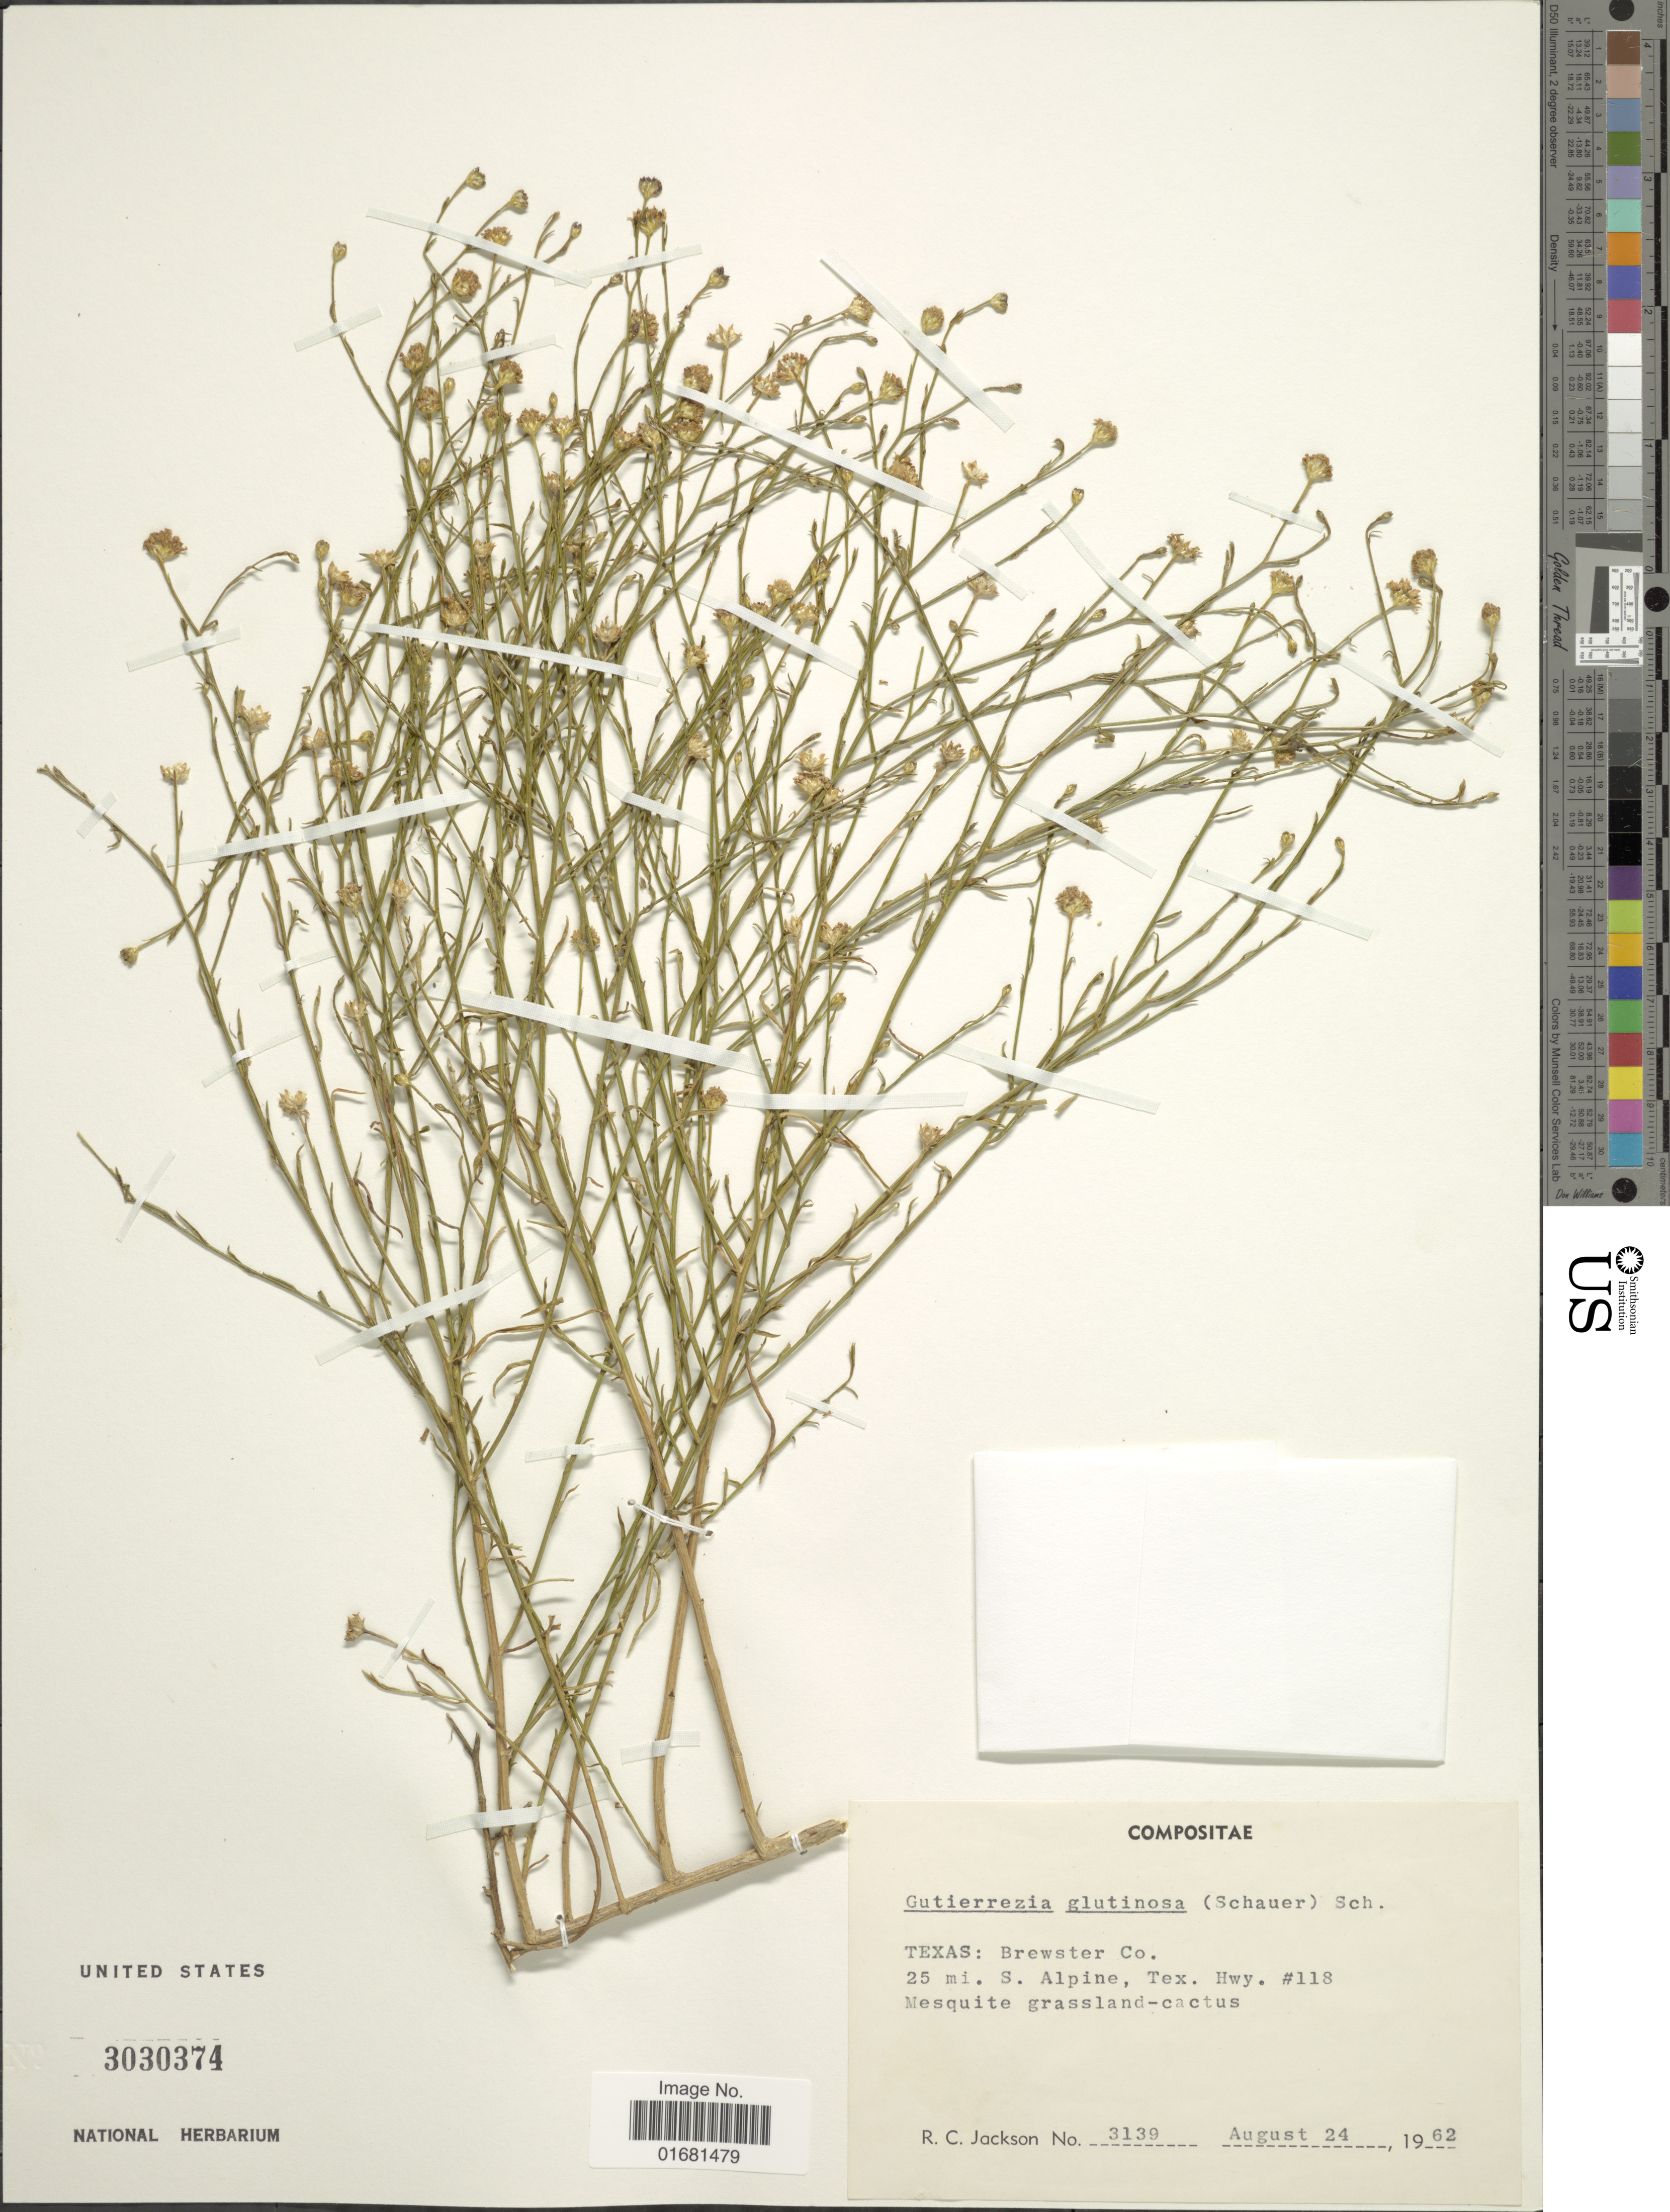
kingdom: Plantae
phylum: Tracheophyta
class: Magnoliopsida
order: Asterales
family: Asteraceae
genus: Gutierrezia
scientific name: Gutierrezia sphaerocephala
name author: A. Gray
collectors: R. C. Jackson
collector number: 3139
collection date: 1962-08-24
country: United States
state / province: Texas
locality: Texas: Brewster Co. 25 mi. S. Alpine, Tex. Hwy. #118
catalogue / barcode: US 3030374